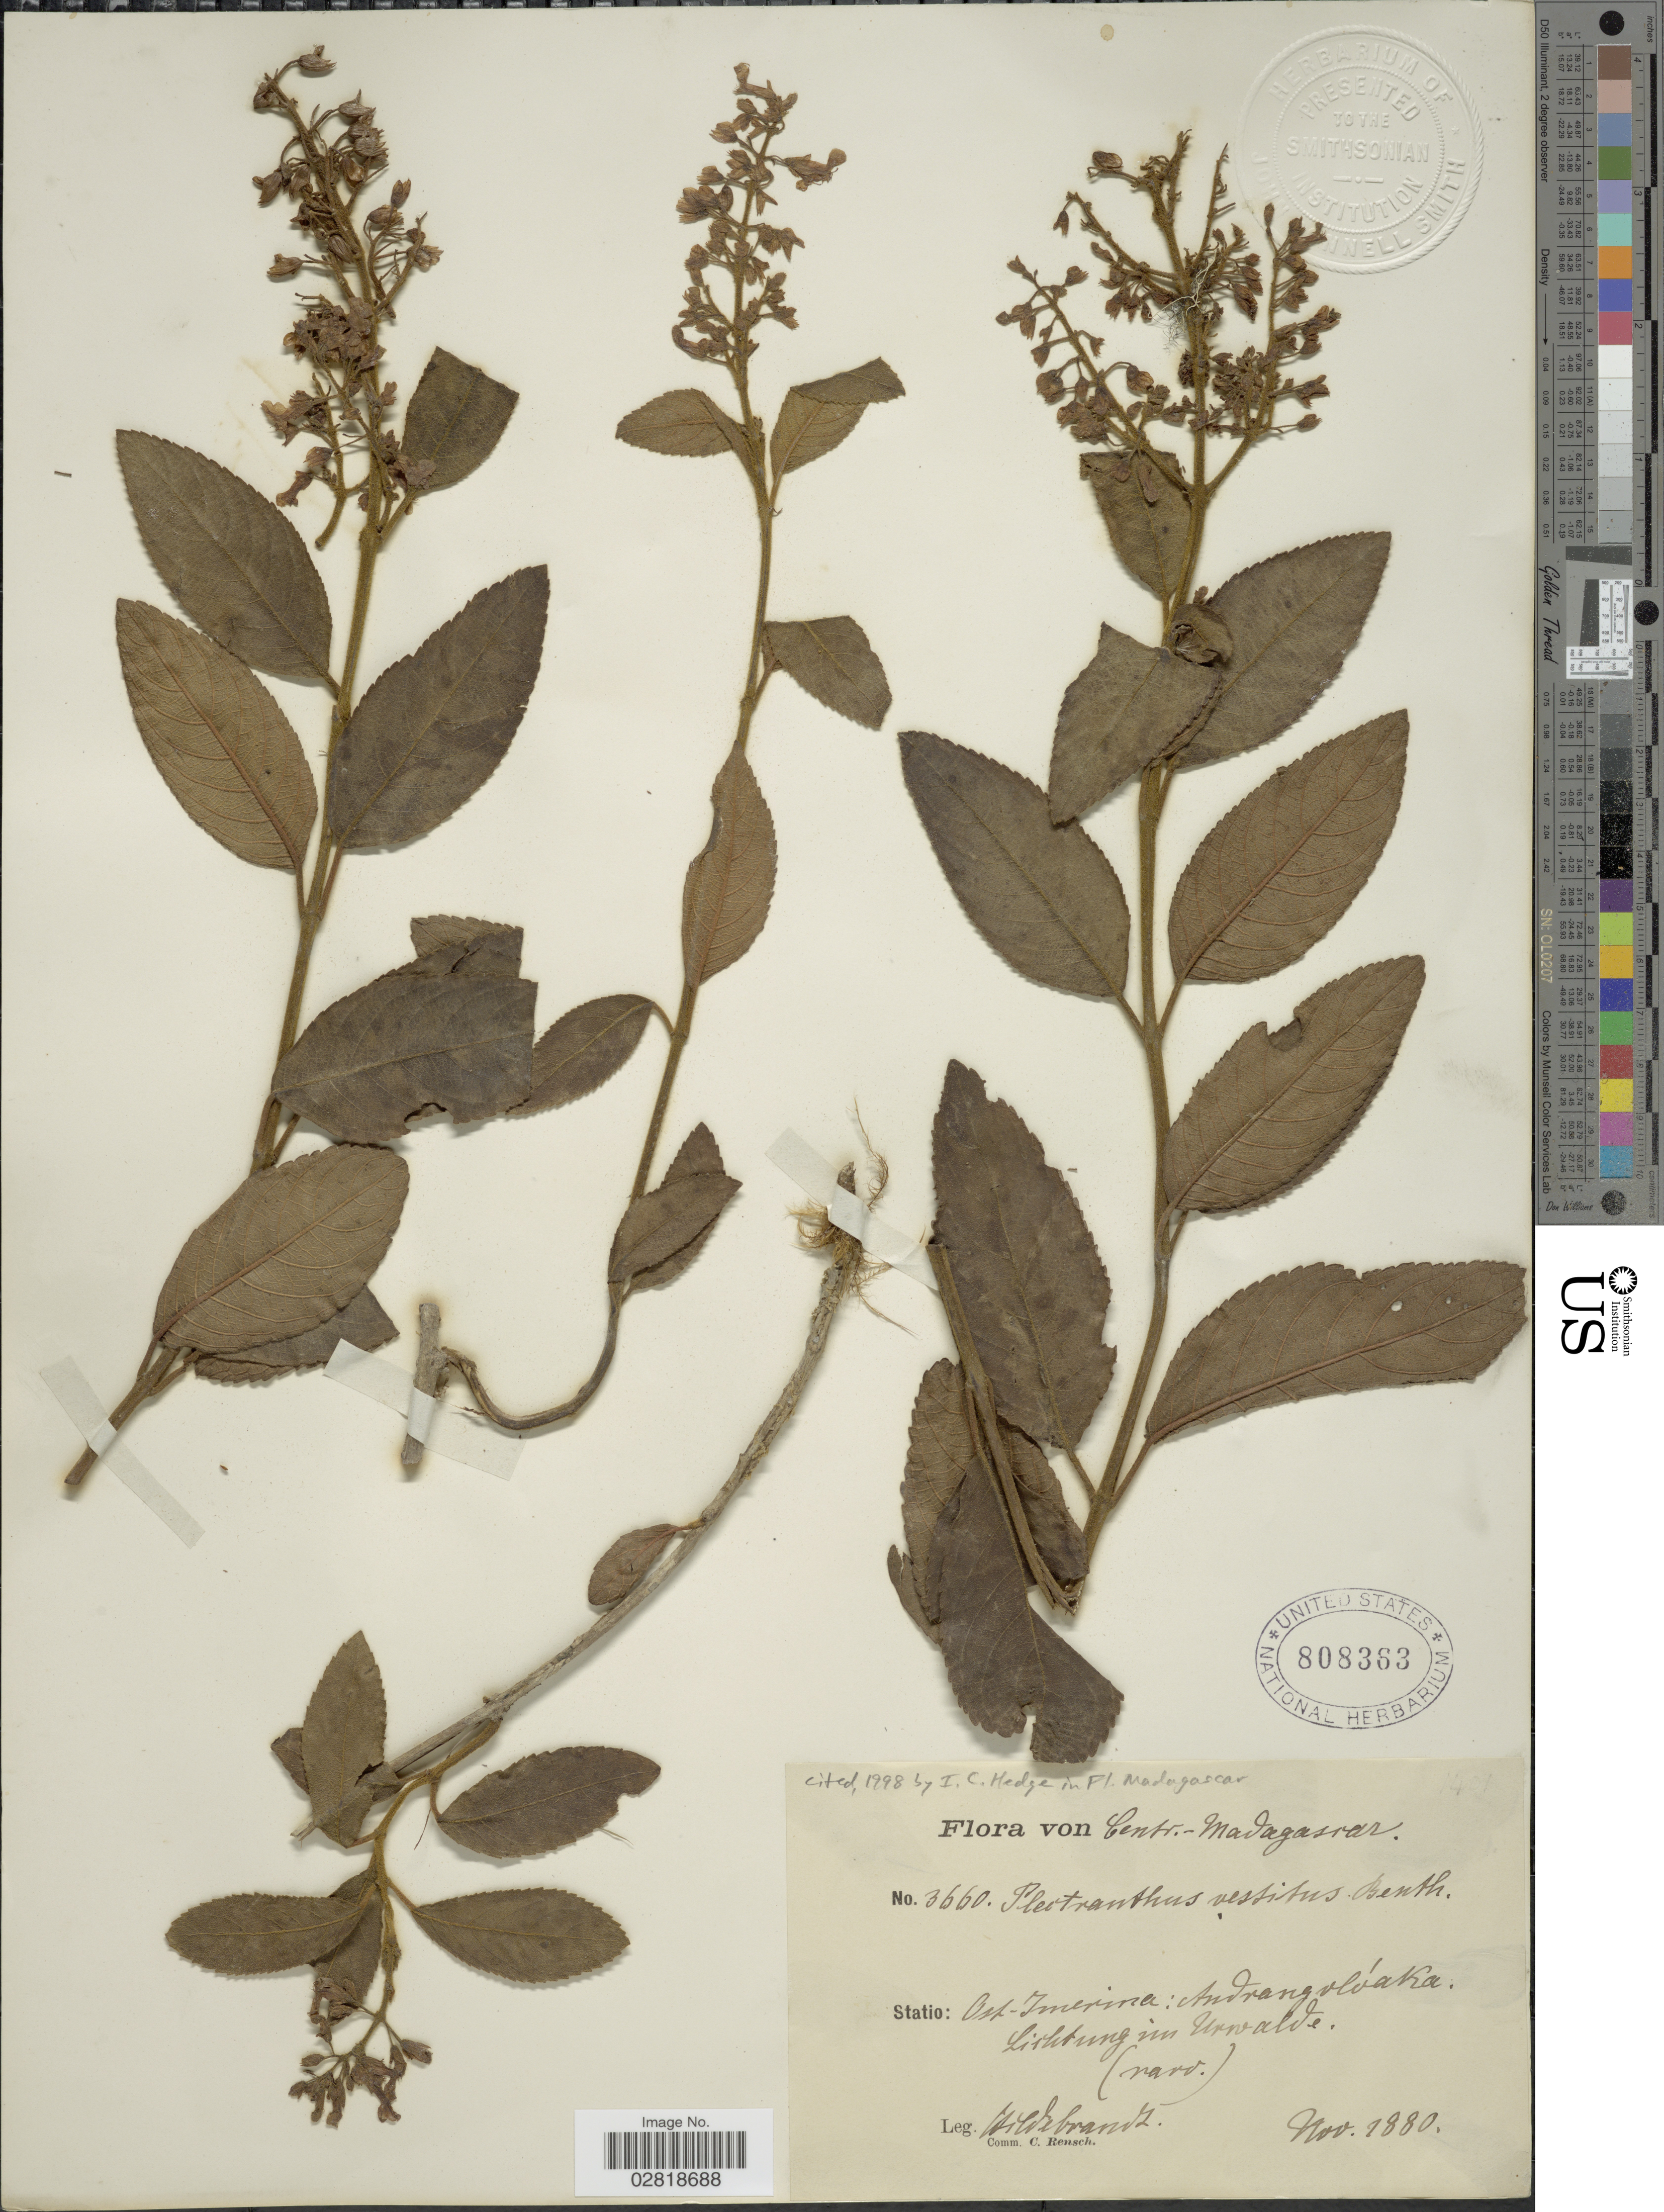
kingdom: Plantae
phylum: Tracheophyta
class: Magnoliopsida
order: Lamiales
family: Lamiaceae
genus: Plectranthus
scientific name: Plectranthus vestitus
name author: Benth.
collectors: J. Hildebrandt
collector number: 3660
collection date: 1880-11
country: Madagascar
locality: Centr.-Madagascar. Statio: Ost-Imerina: Andrangolóaka. Lichtung im Urwalde.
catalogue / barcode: US 808363